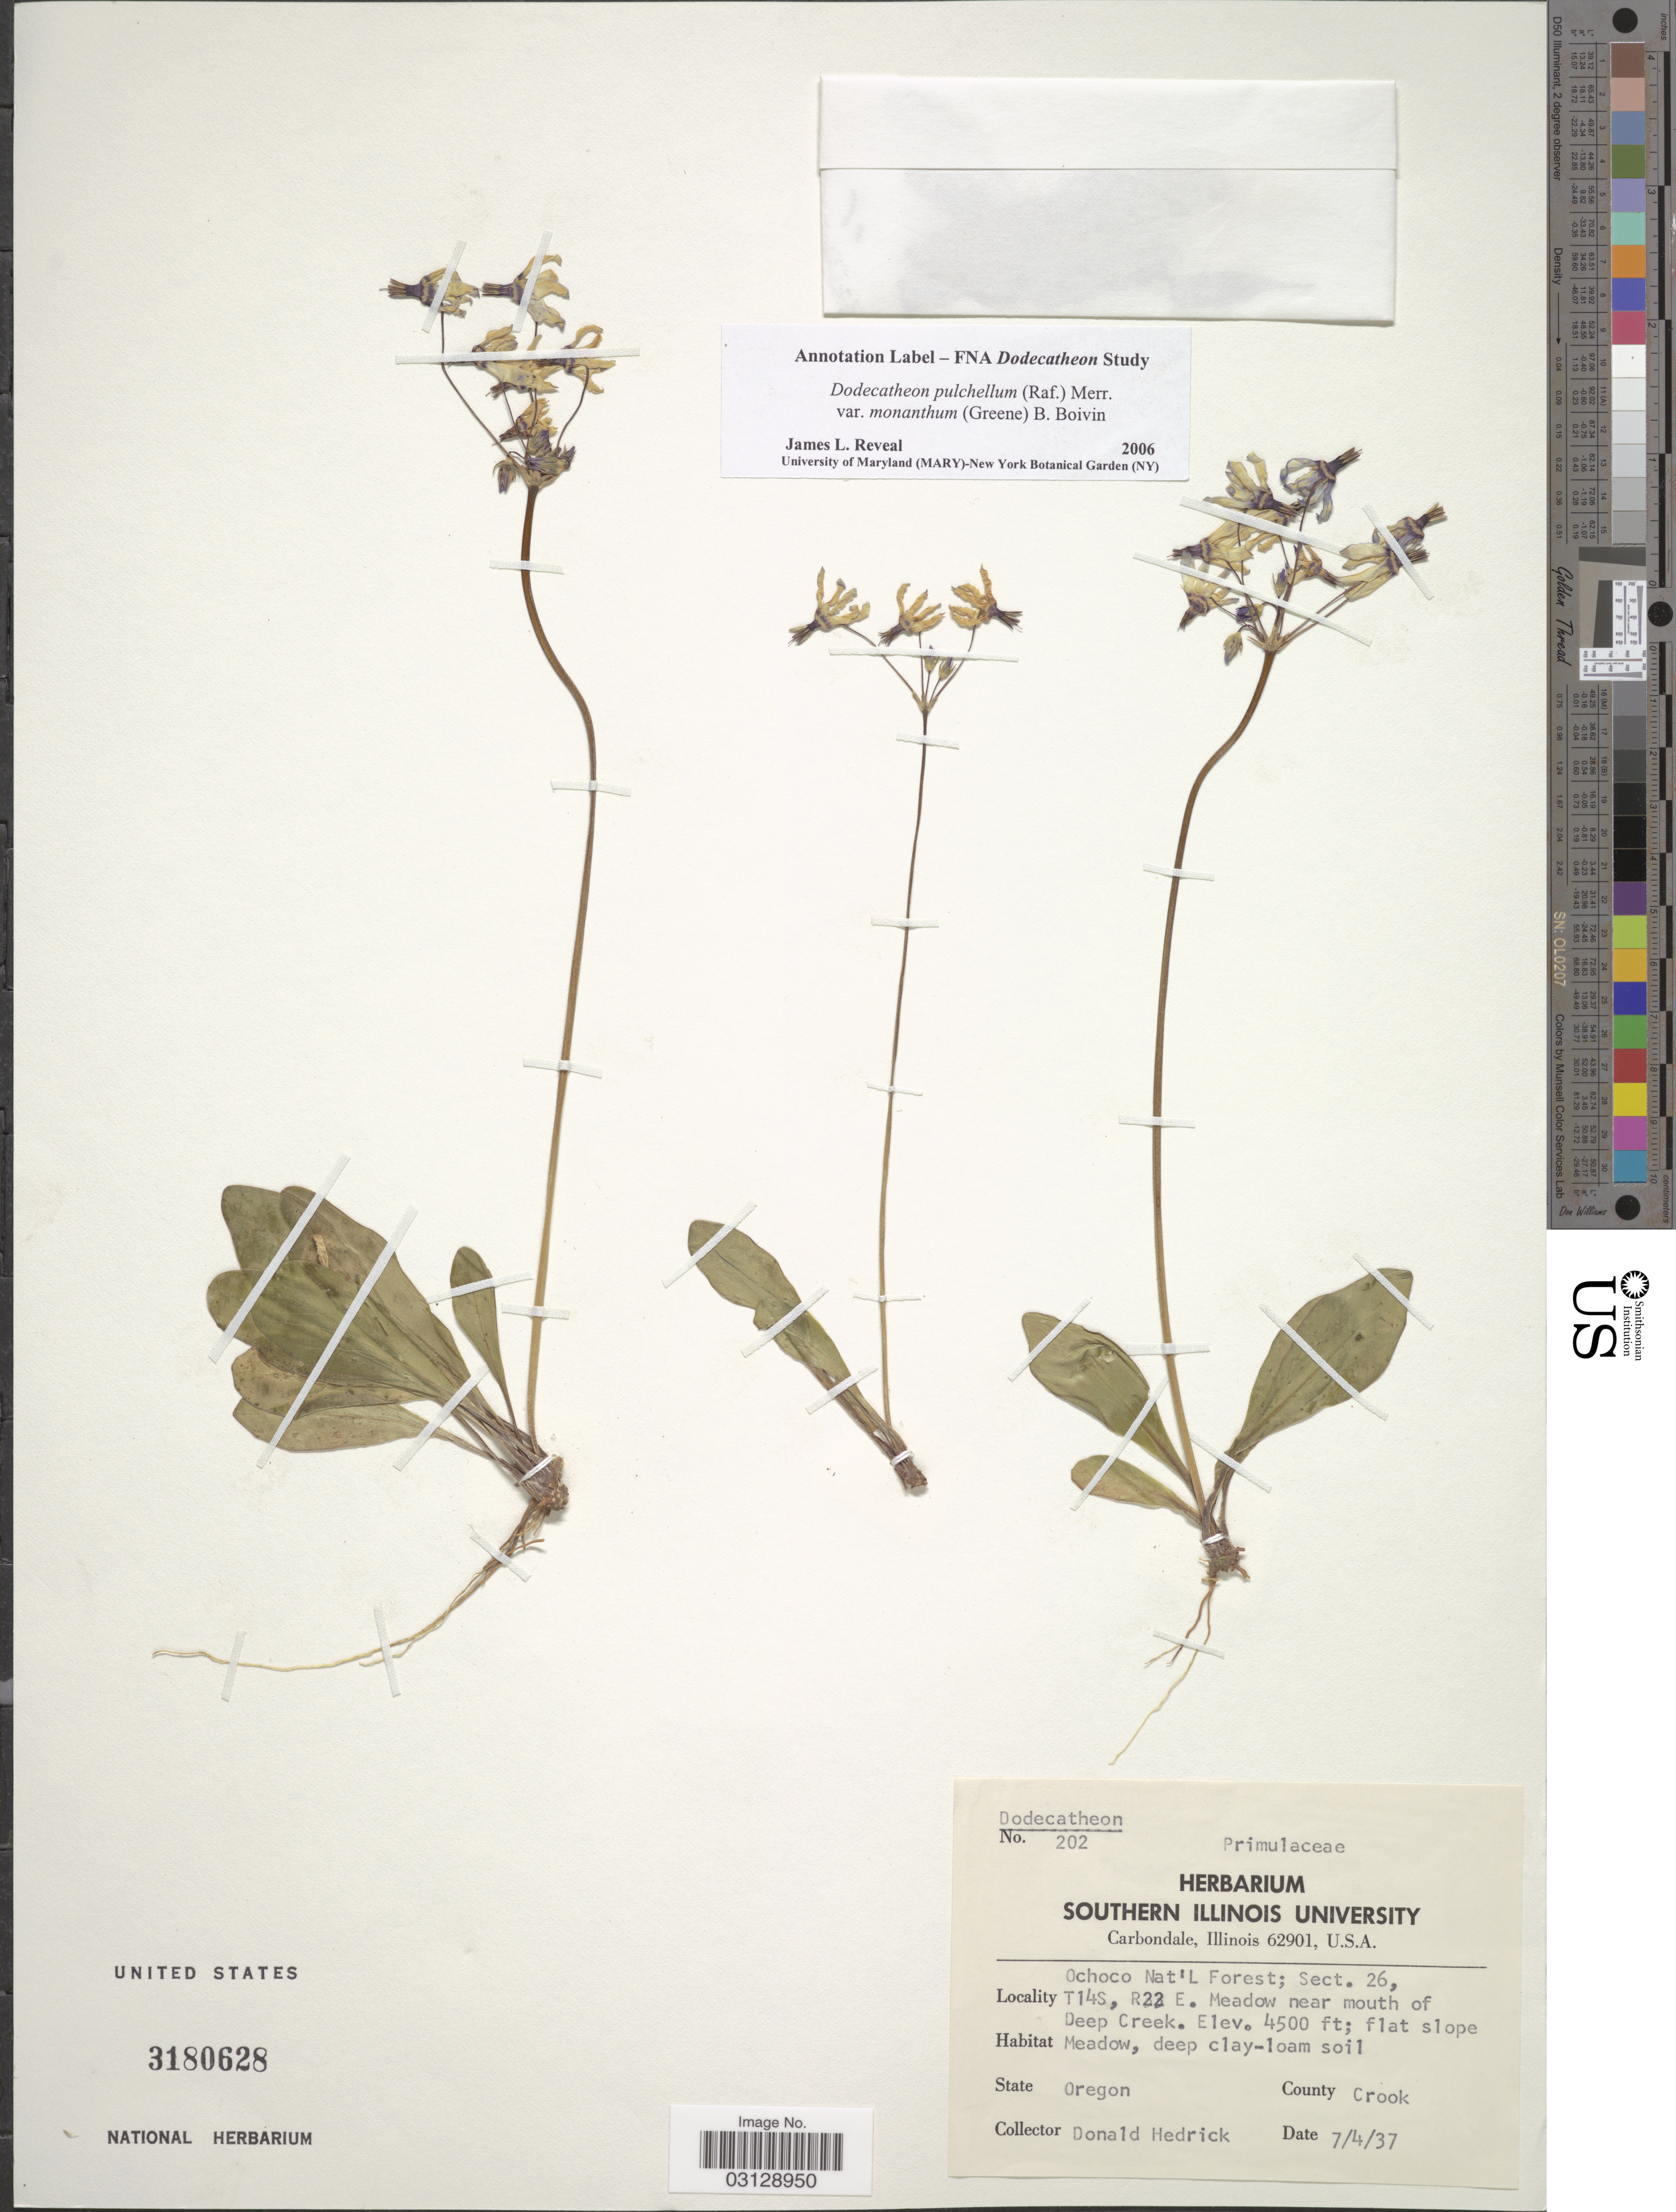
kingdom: Plantae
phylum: Tracheophyta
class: Magnoliopsida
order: Ericales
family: Primulaceae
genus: Dodecatheon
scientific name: Dodecatheon pulchellum subsp. monanthum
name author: (Greene) H.J. Thomps. ex Munz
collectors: D. Hedrick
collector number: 202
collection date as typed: Transcribed d/m/y: 4/7/37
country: United States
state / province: Oregon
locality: Ochoco Nat'L Forest; Sect. 26, T14S, R22 E. Meadow near mouth of Deep Creek. County Crook.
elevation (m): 1372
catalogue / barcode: US 3180628